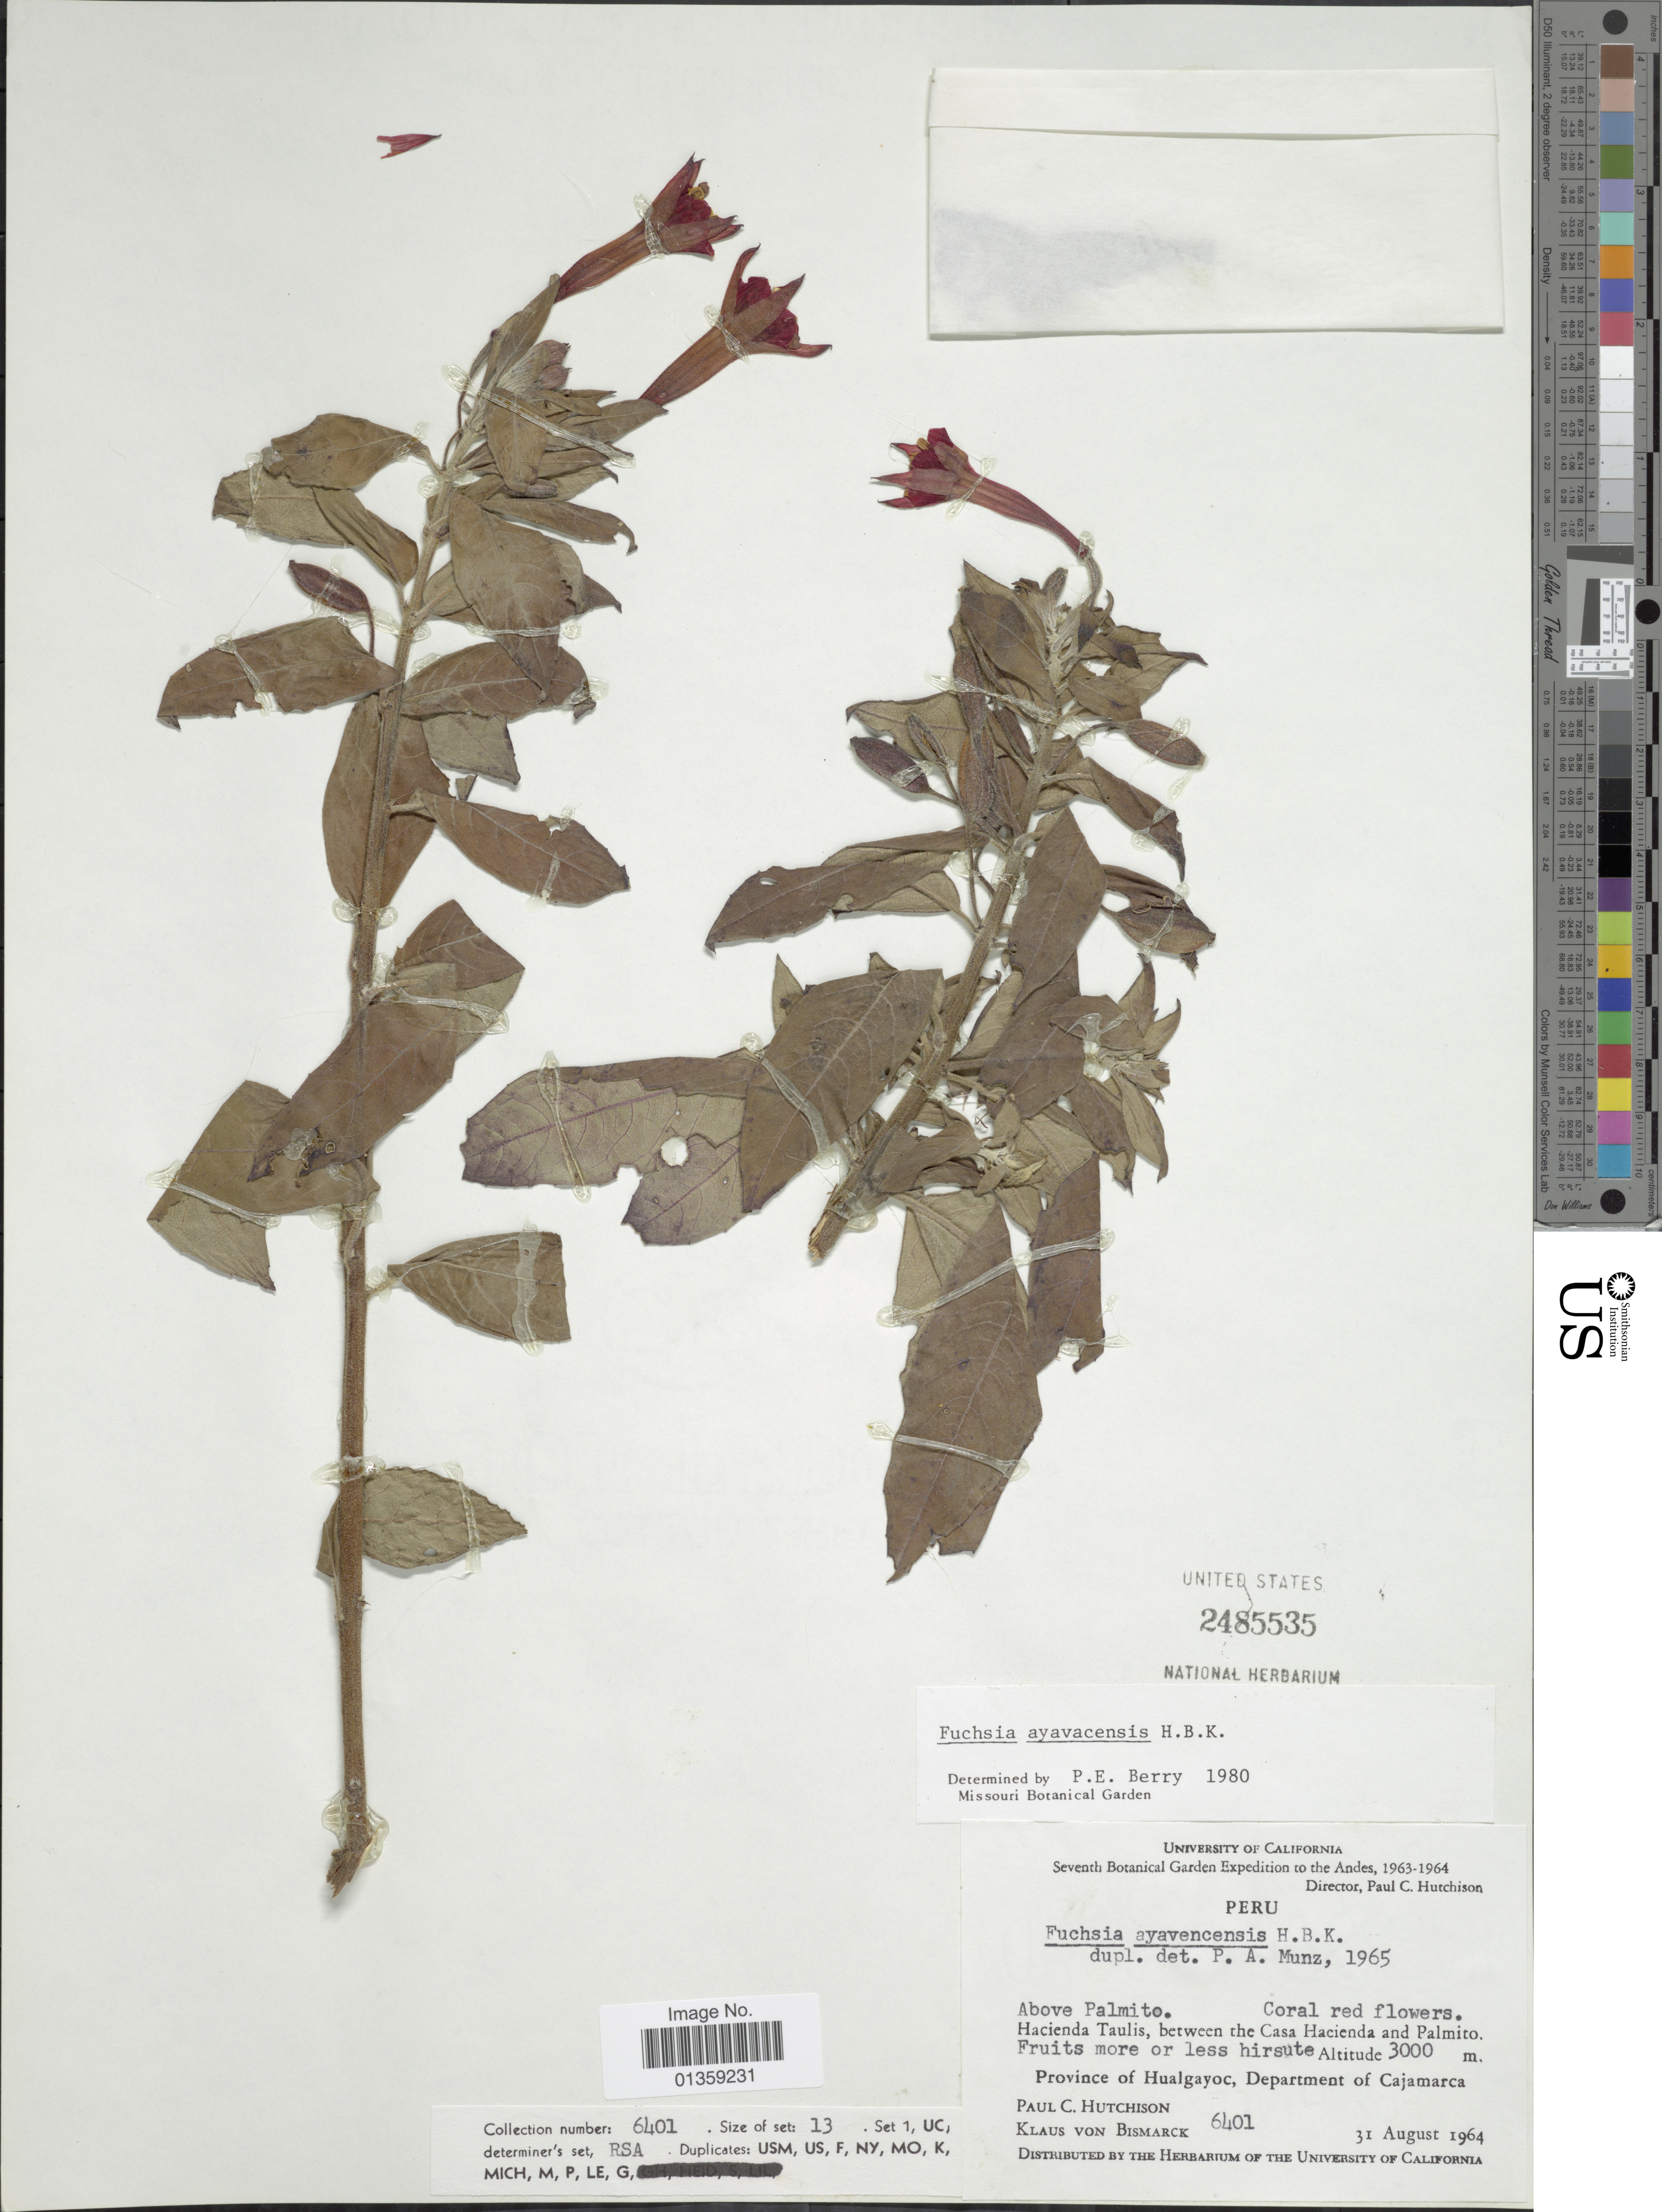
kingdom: Plantae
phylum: Tracheophyta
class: Magnoliopsida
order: Myrtales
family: Onagraceae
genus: Fuchsia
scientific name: Fuchsia ayavacensis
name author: Kunth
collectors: P. C. Hutchison & K. Von Bismarck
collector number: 6401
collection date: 1964-08-31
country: Peru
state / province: Cajamarca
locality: Above Palmito, Hacienda Taulis, between the Casa Hacienda and Palmito, Province of Hualgayoc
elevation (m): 3000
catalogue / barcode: US 2485535